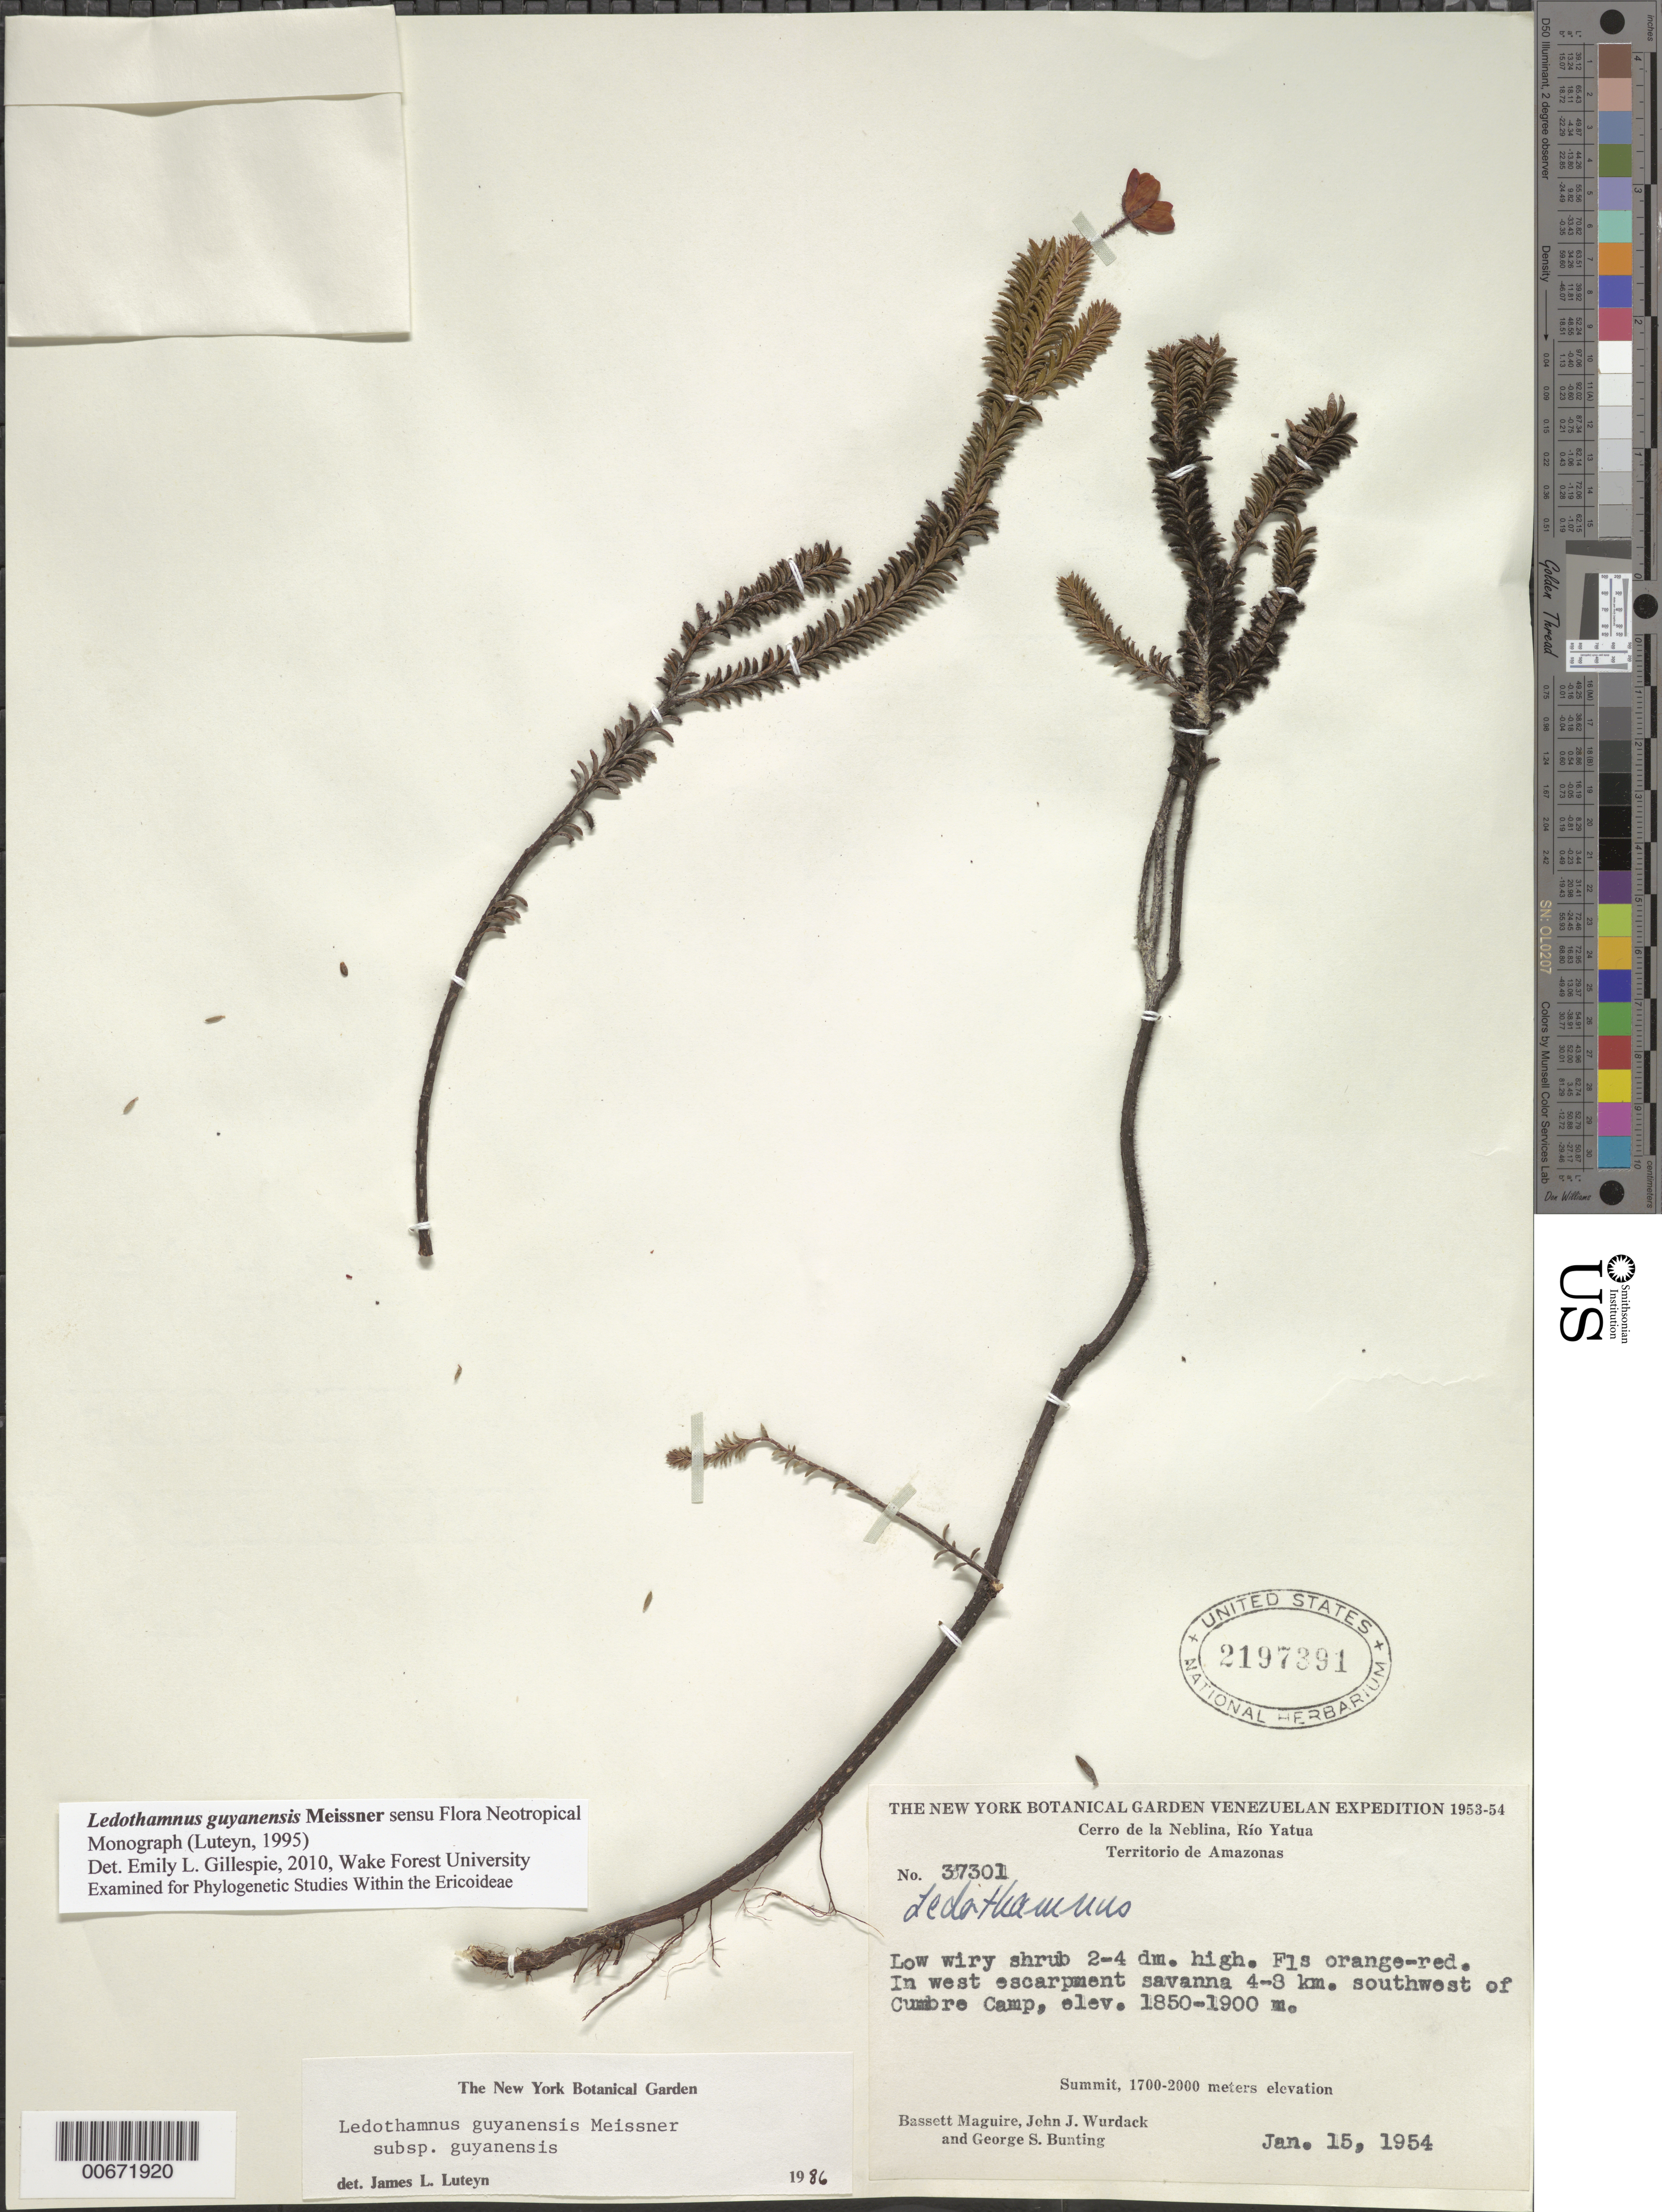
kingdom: Plantae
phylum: Tracheophyta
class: Magnoliopsida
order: Ericales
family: Ericaceae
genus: Ledothamnus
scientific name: Ledothamnus guyanensis subsp. guyanensis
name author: Meisn.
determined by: Luteyn, J. L.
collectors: B. Maguire, J. J. Wurdack & G. S. Bunting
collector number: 37301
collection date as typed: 15-Jan-54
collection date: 1954-01-15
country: Venezuela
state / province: Amazonas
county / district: Río Negro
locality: Cerro de la Neblina, Río Yatua, 4-8 km SW of Cumbre Camp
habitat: West escarpment savanna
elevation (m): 1700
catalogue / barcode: US 2197391